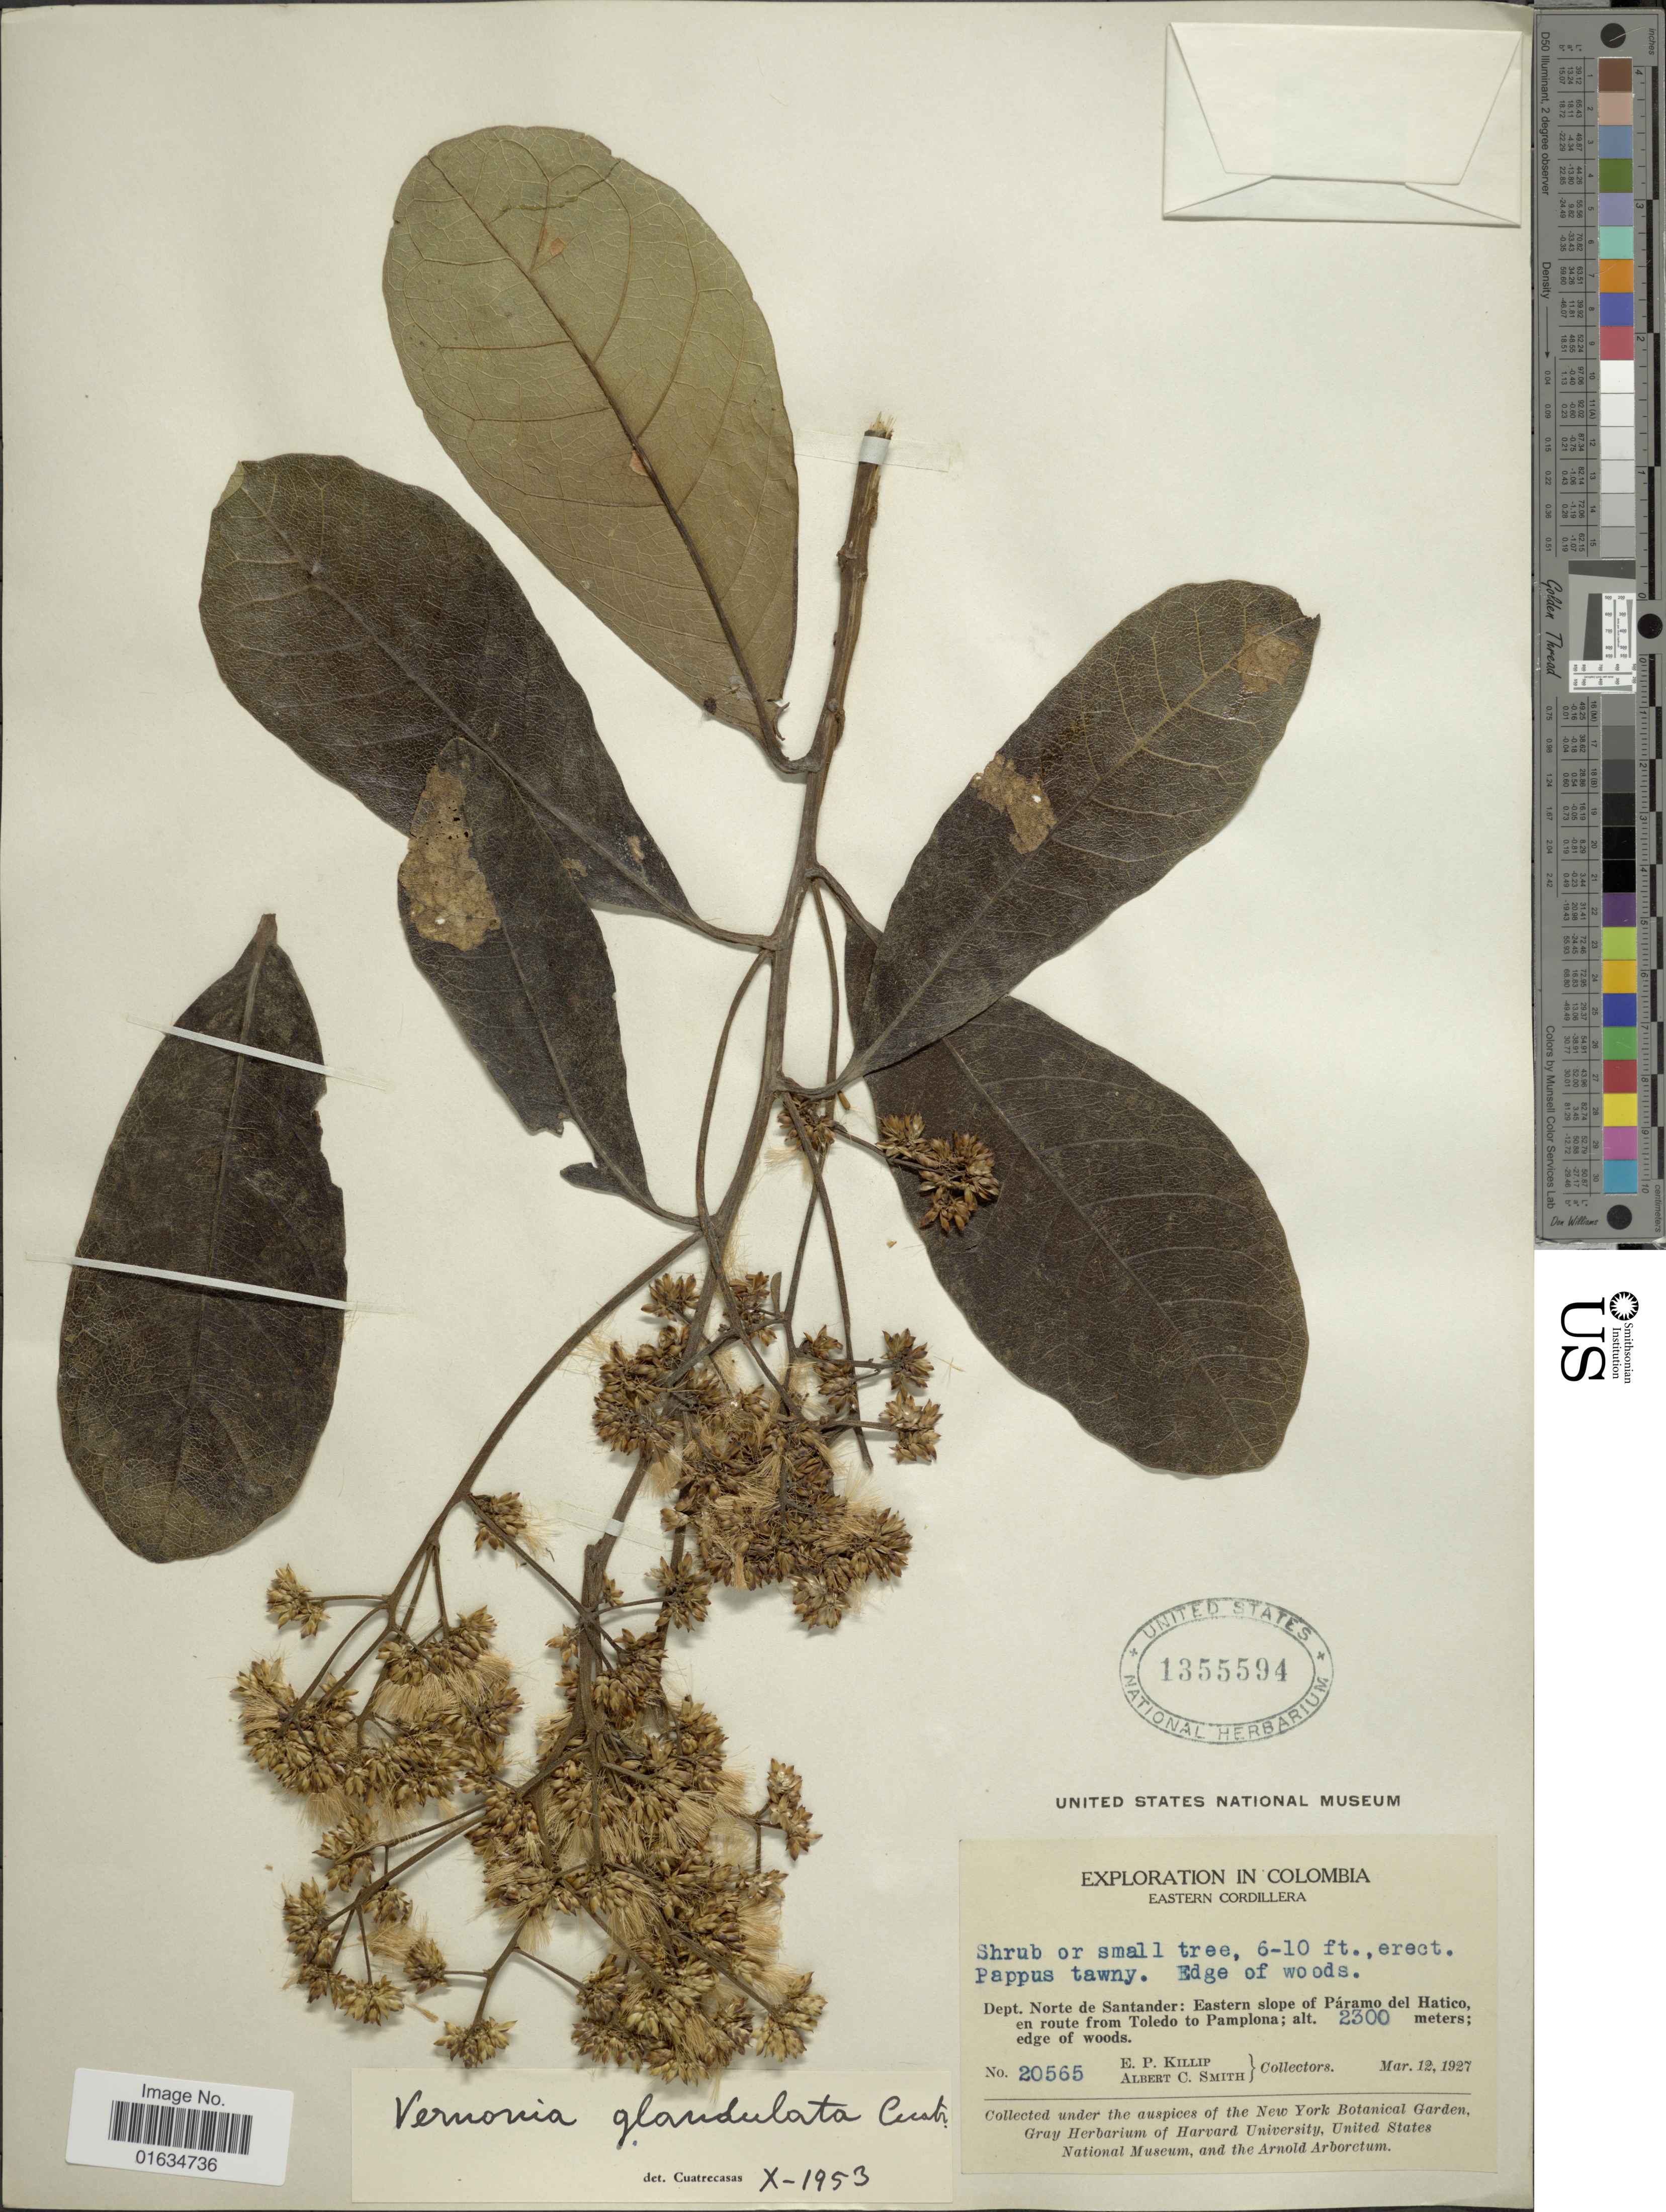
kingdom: Plantae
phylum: Tracheophyta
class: Magnoliopsida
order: Asterales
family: Asteraceae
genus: Critoniopsis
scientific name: Critoniopsis glandulata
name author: (Cuatrec.) H. Rob.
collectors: E. P. Killip & A. C. Smith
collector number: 20565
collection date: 1927-03-12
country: Colombia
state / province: Norte de Santander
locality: Eastern slope of Páramo del Hatico, en route from Toledo to Pamplona.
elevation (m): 2300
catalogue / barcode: US 1355594